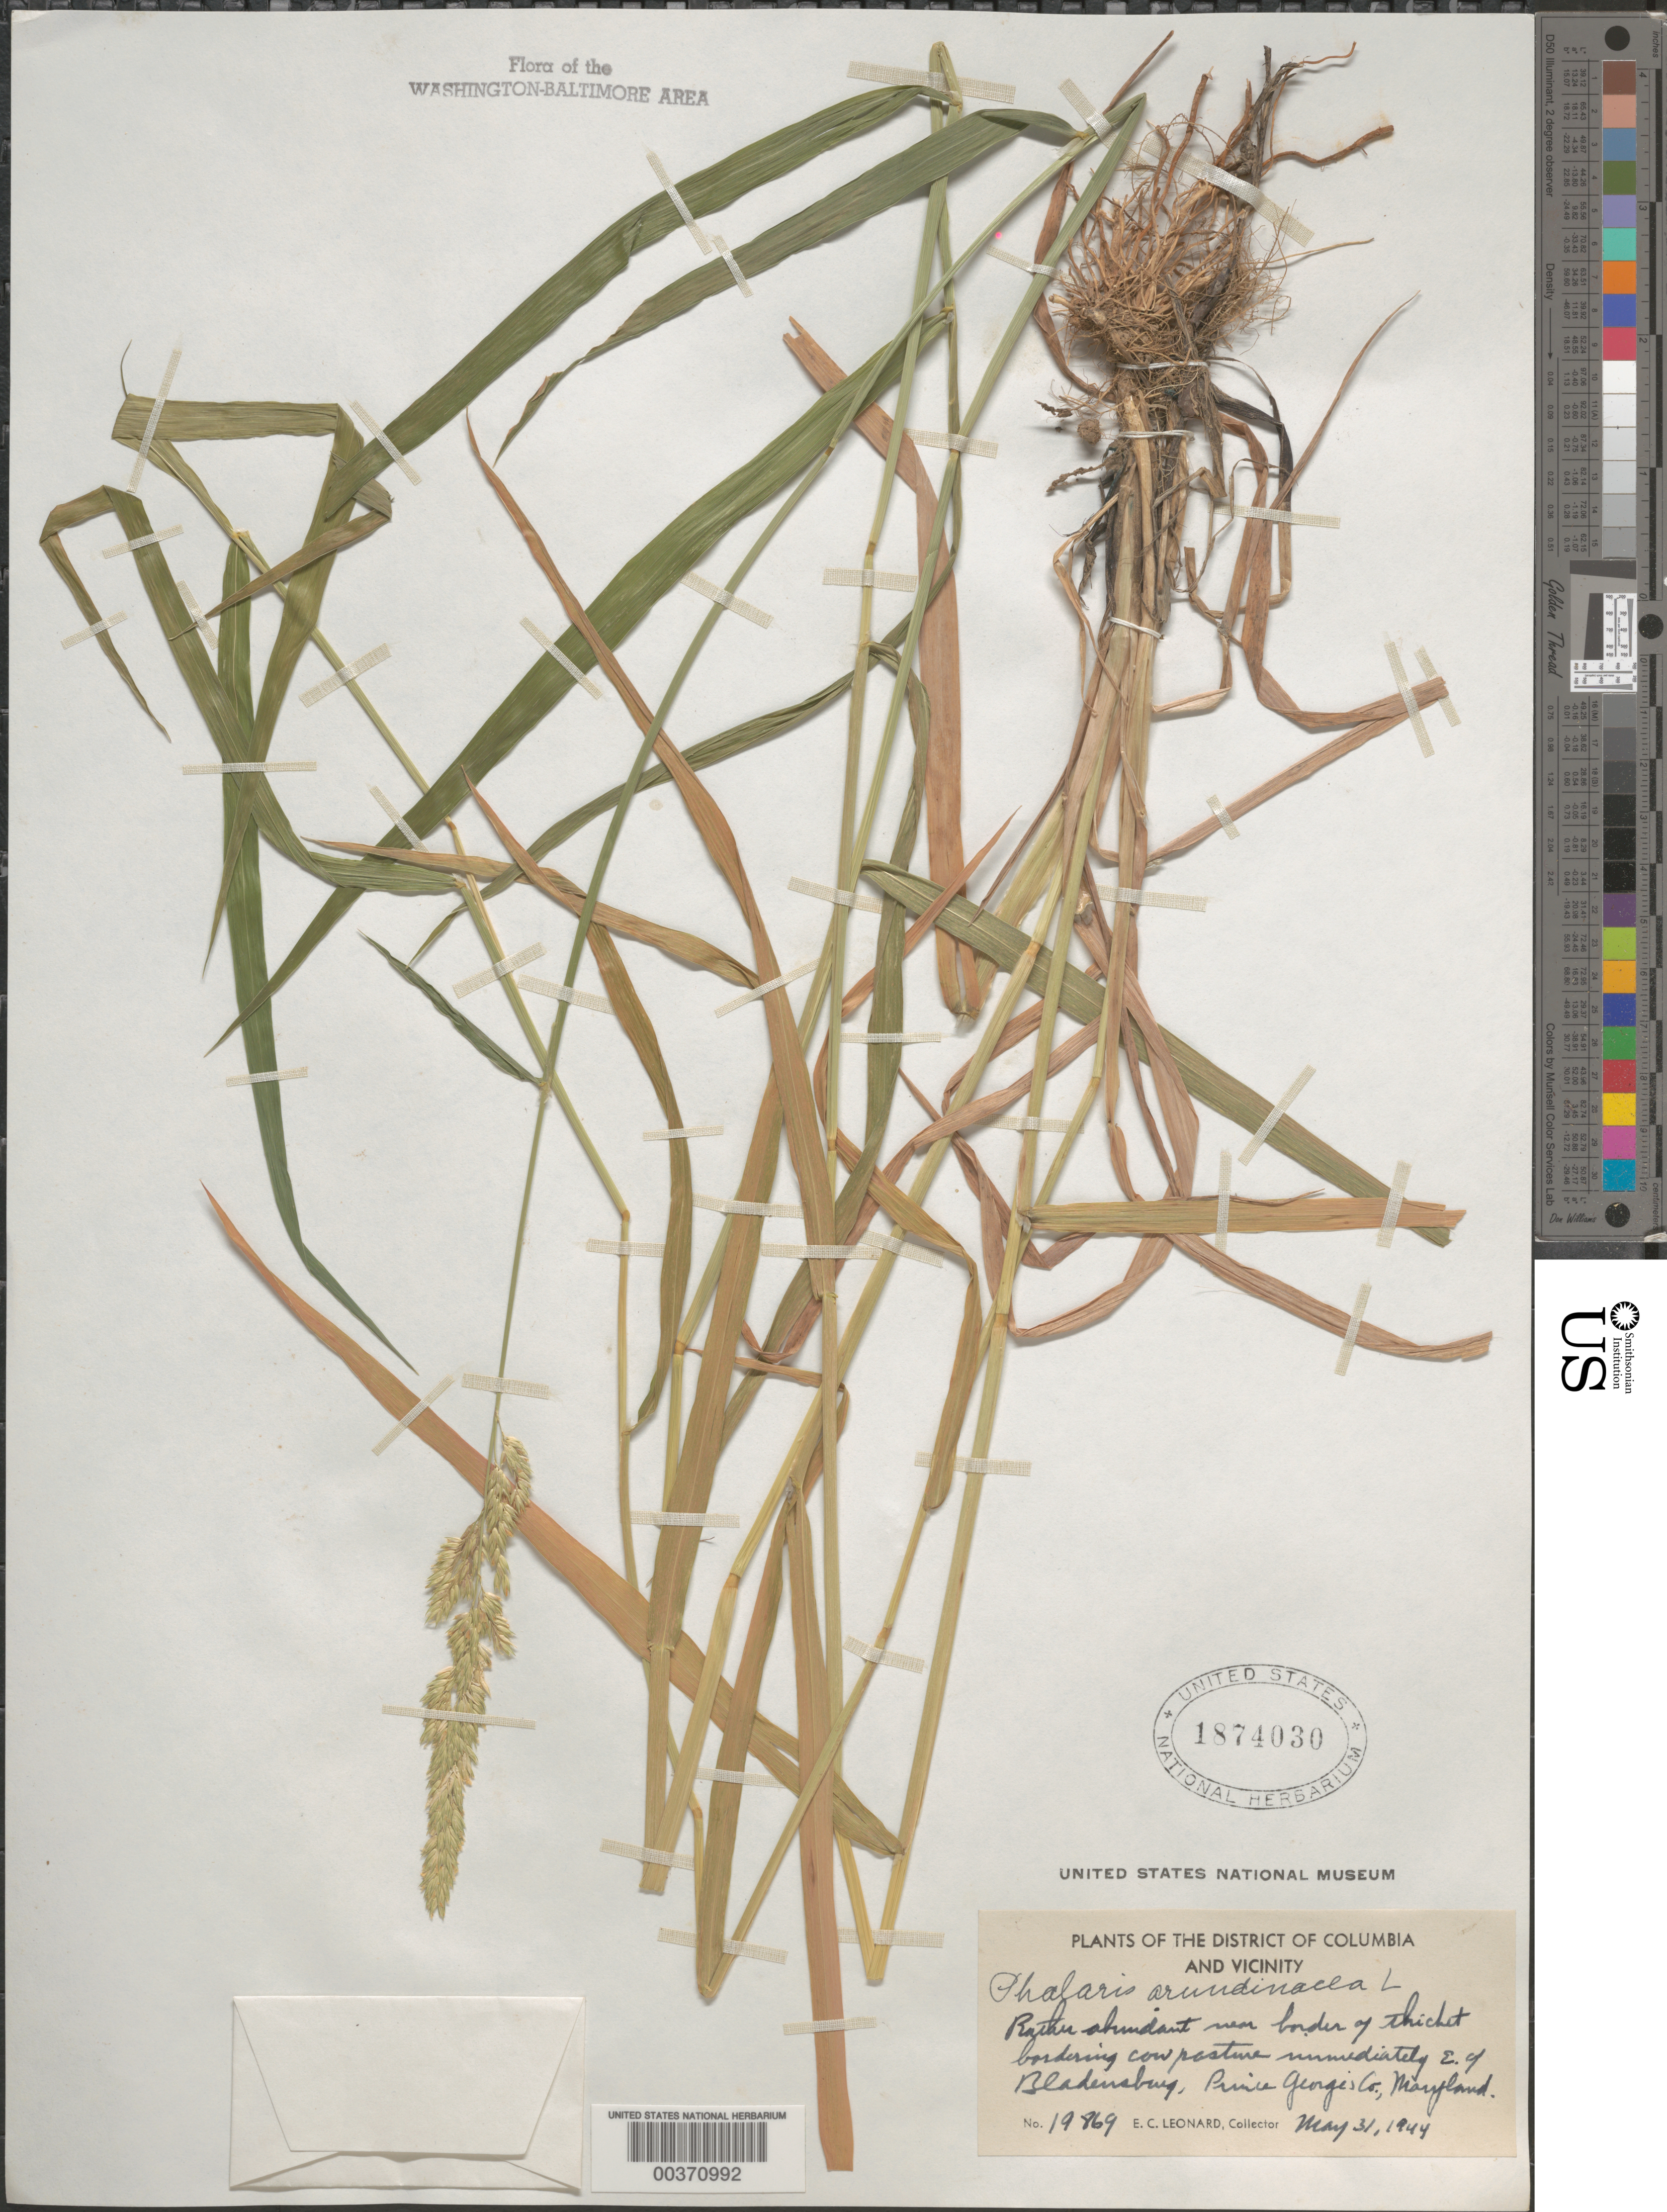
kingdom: Plantae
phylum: Tracheophyta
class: Liliopsida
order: Poales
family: Poaceae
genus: Phalaris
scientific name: Phalaris arundinacea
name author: L.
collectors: E. C. Leonard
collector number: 19869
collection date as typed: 31 May 1944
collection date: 1944-05-31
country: United States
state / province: Maryland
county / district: Prince George's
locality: East of Bladensburg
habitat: Near border of thicket bordering cow pasture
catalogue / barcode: US 1874030